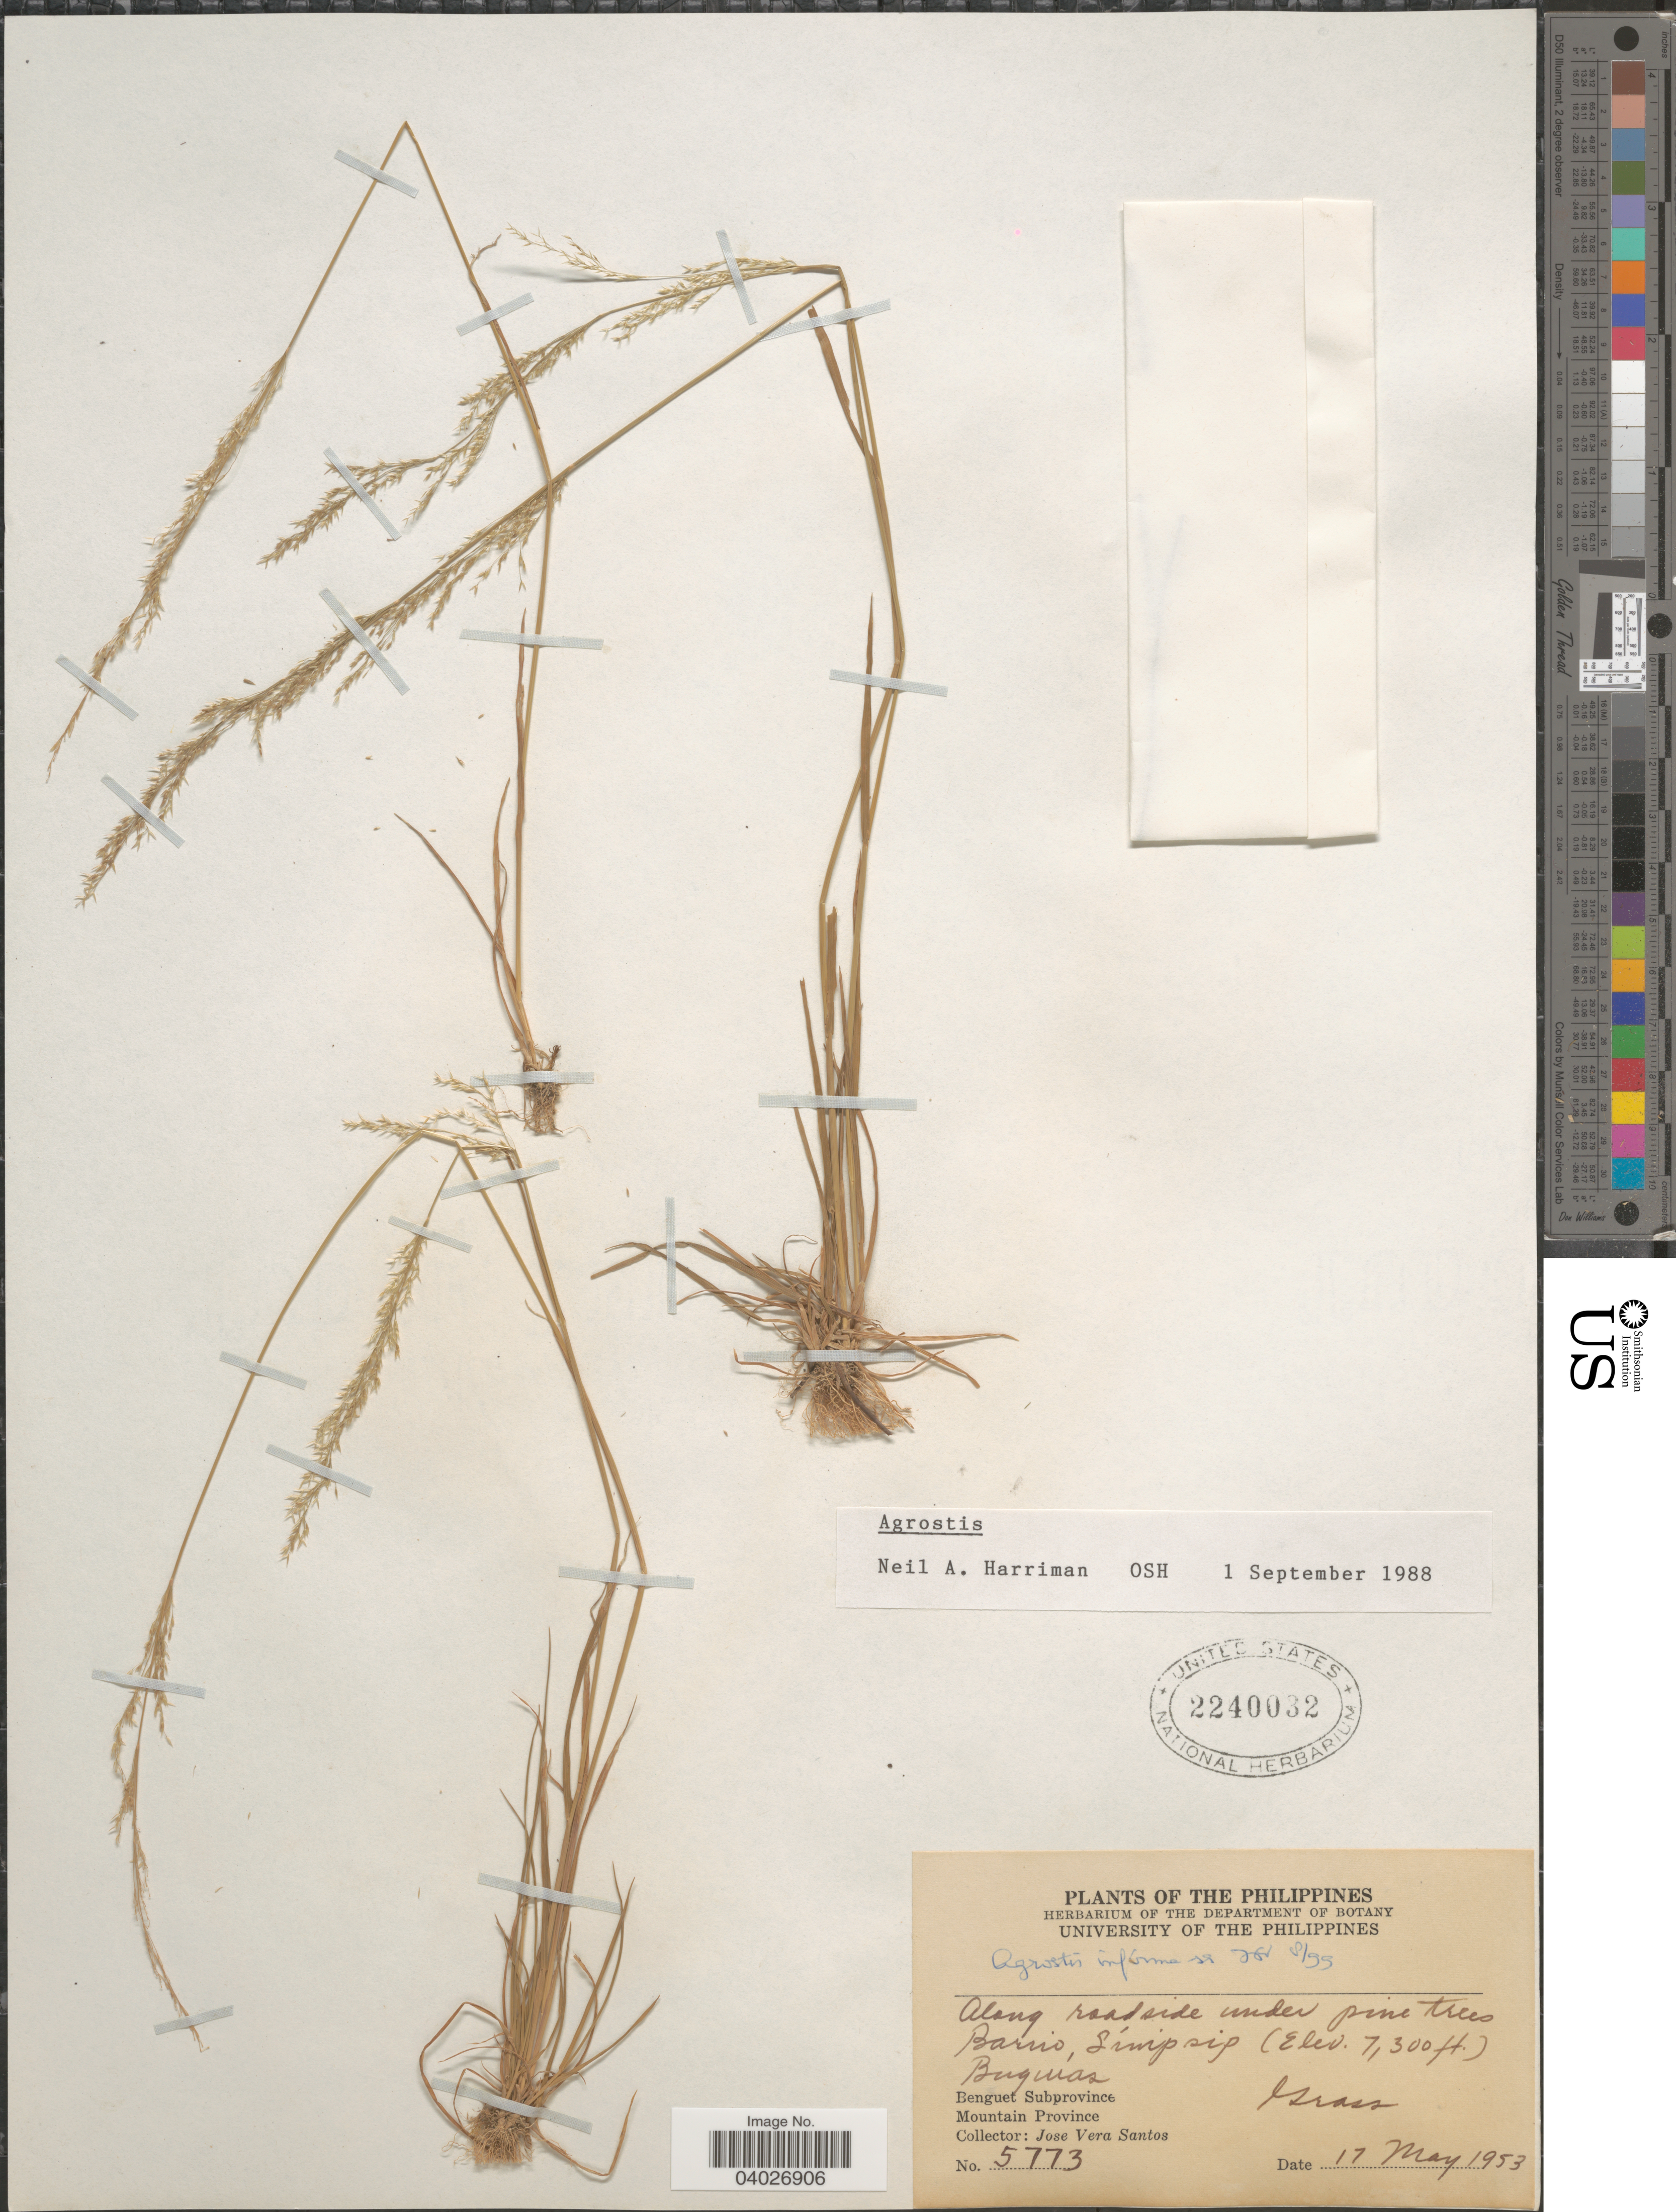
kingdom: Plantae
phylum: Tracheophyta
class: Liliopsida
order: Poales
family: Poaceae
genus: Agrostis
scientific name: Agrostis infirma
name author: Büse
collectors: J. V. Santos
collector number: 5773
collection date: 1953-05-17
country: Philippines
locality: Barrio, Sinipsip. Buguias. Benguet Subprovince. Mountain Province.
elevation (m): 2225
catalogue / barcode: US 2240032